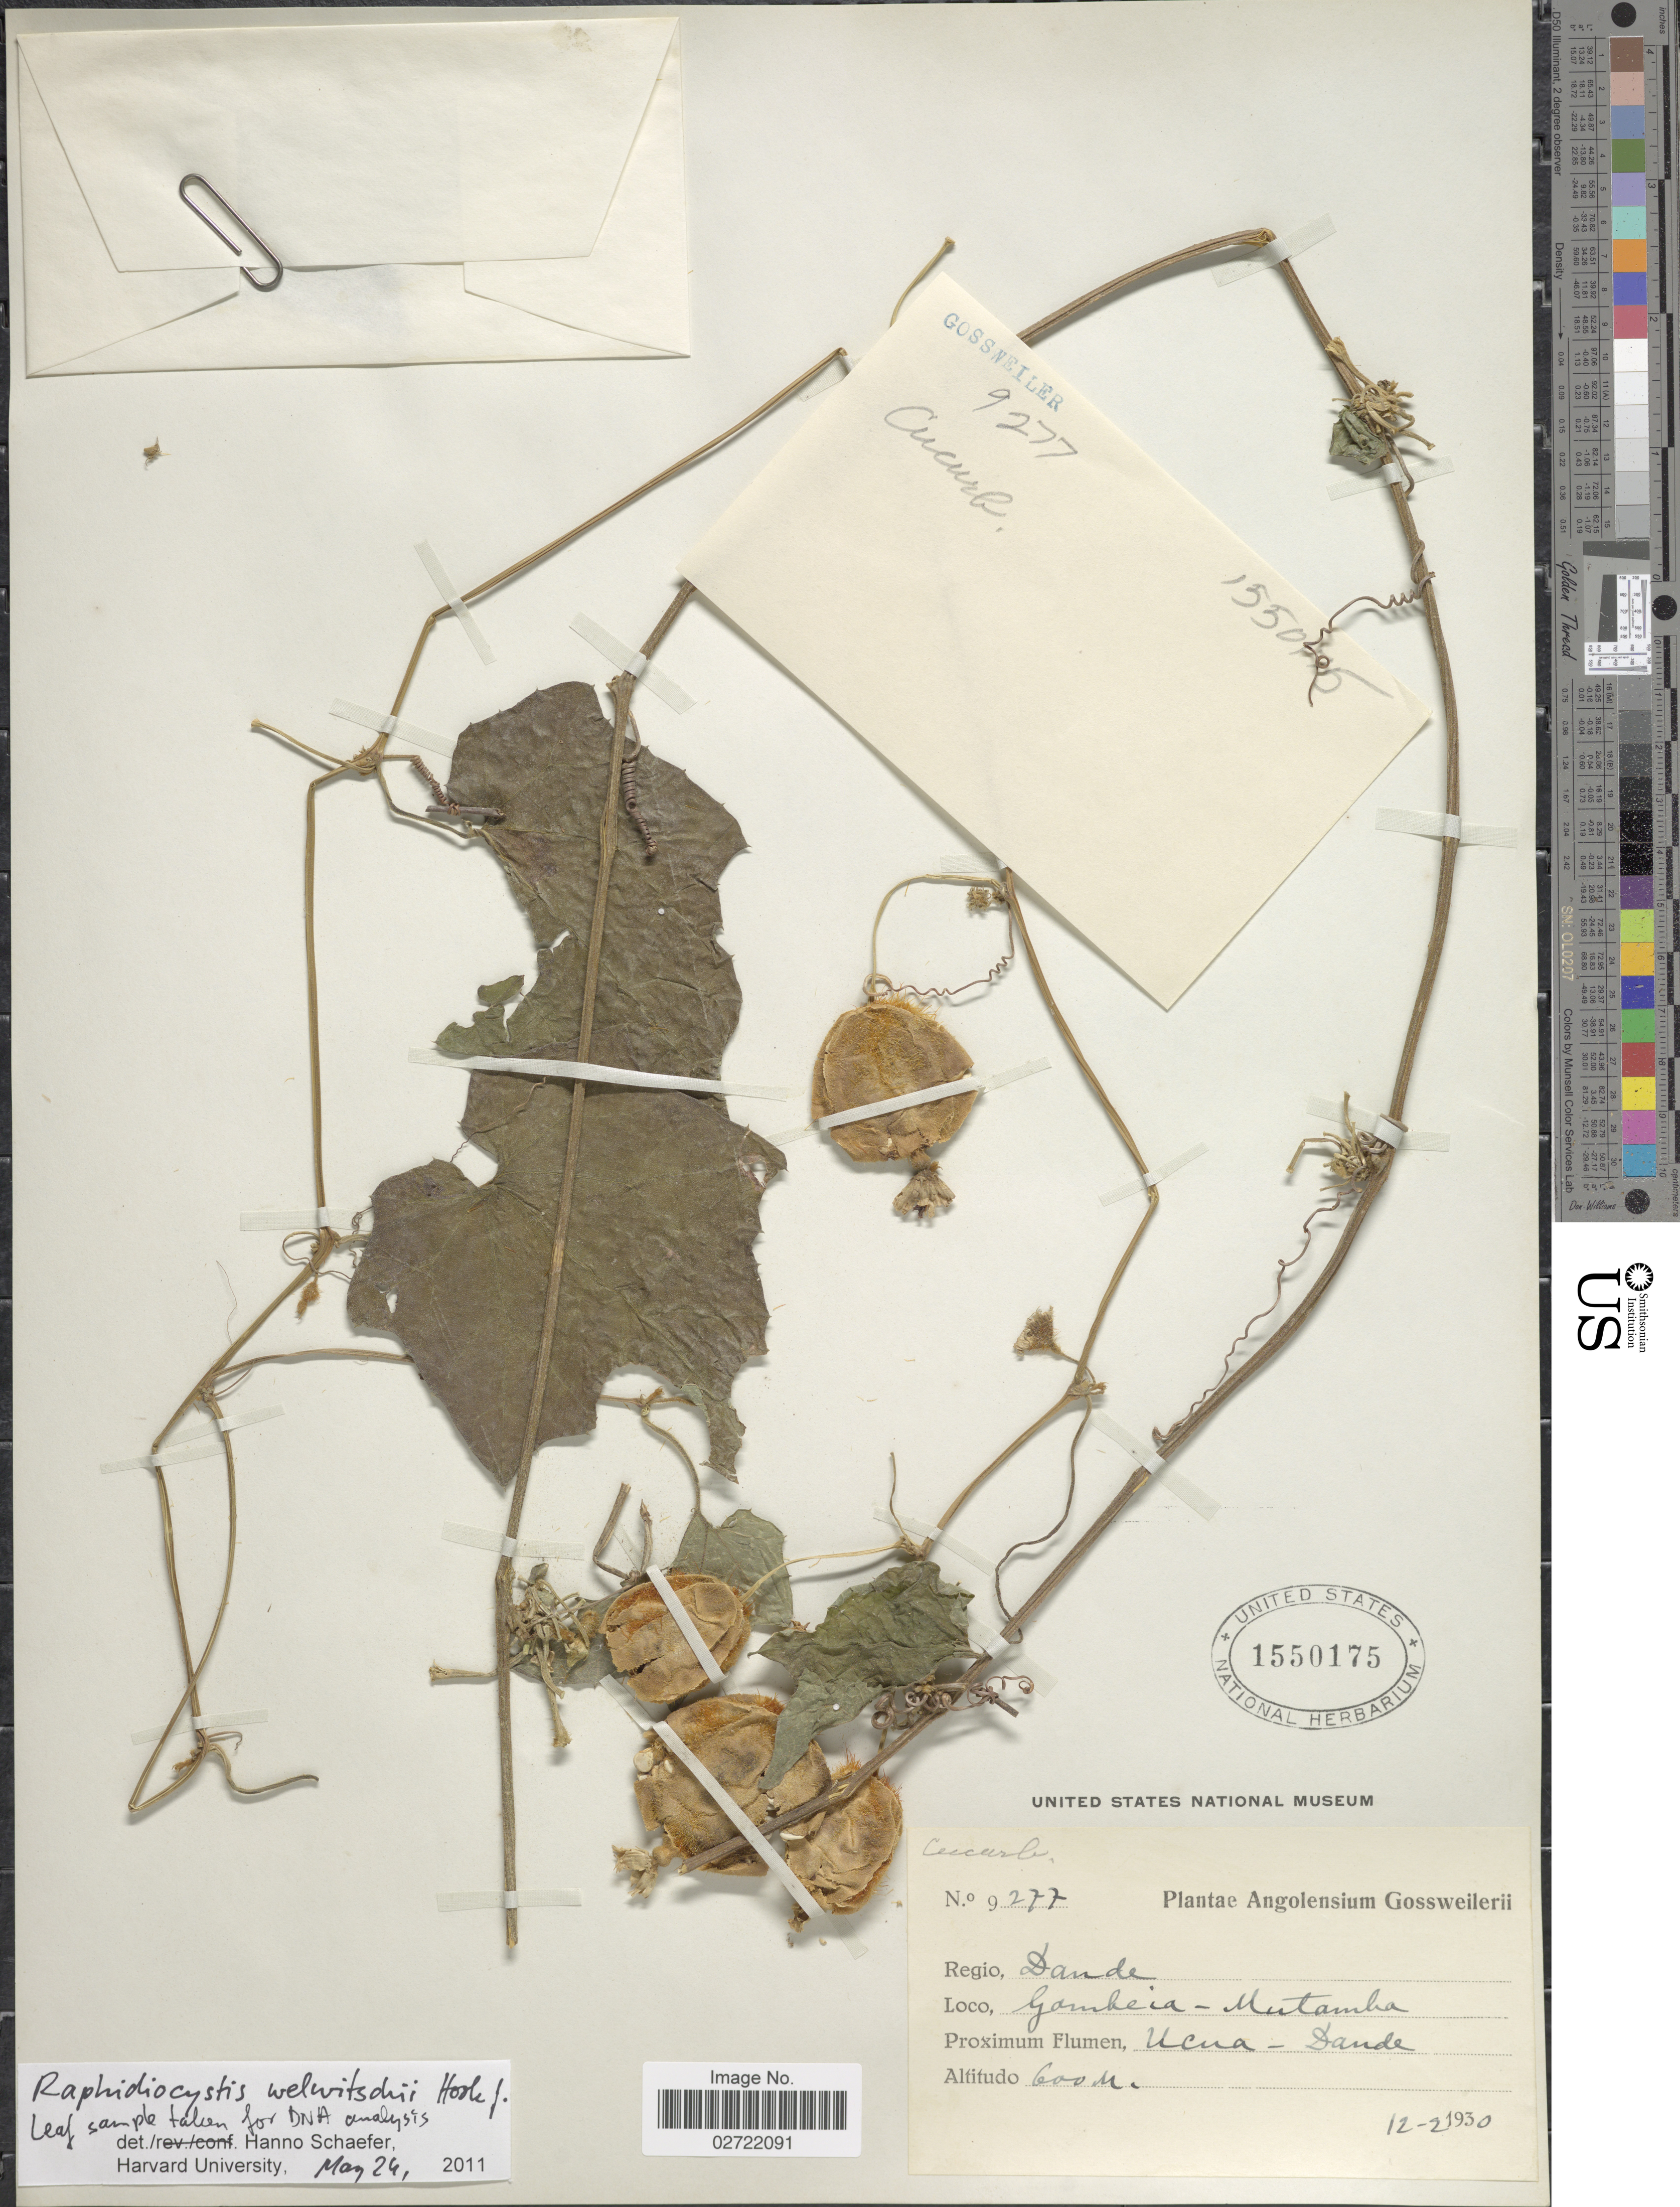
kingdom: Plantae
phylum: Tracheophyta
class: Magnoliopsida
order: Cucurbitales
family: Cucurbitaceae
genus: Raphidiocystis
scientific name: Raphidiocystis welwitschii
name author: Hook. f.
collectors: -. Gossweiler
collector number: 9277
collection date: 1930-02-12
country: Angola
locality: Regio: Dande. Gambeia - Mutamba. Ucua - Dande.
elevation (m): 600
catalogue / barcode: US 1550175